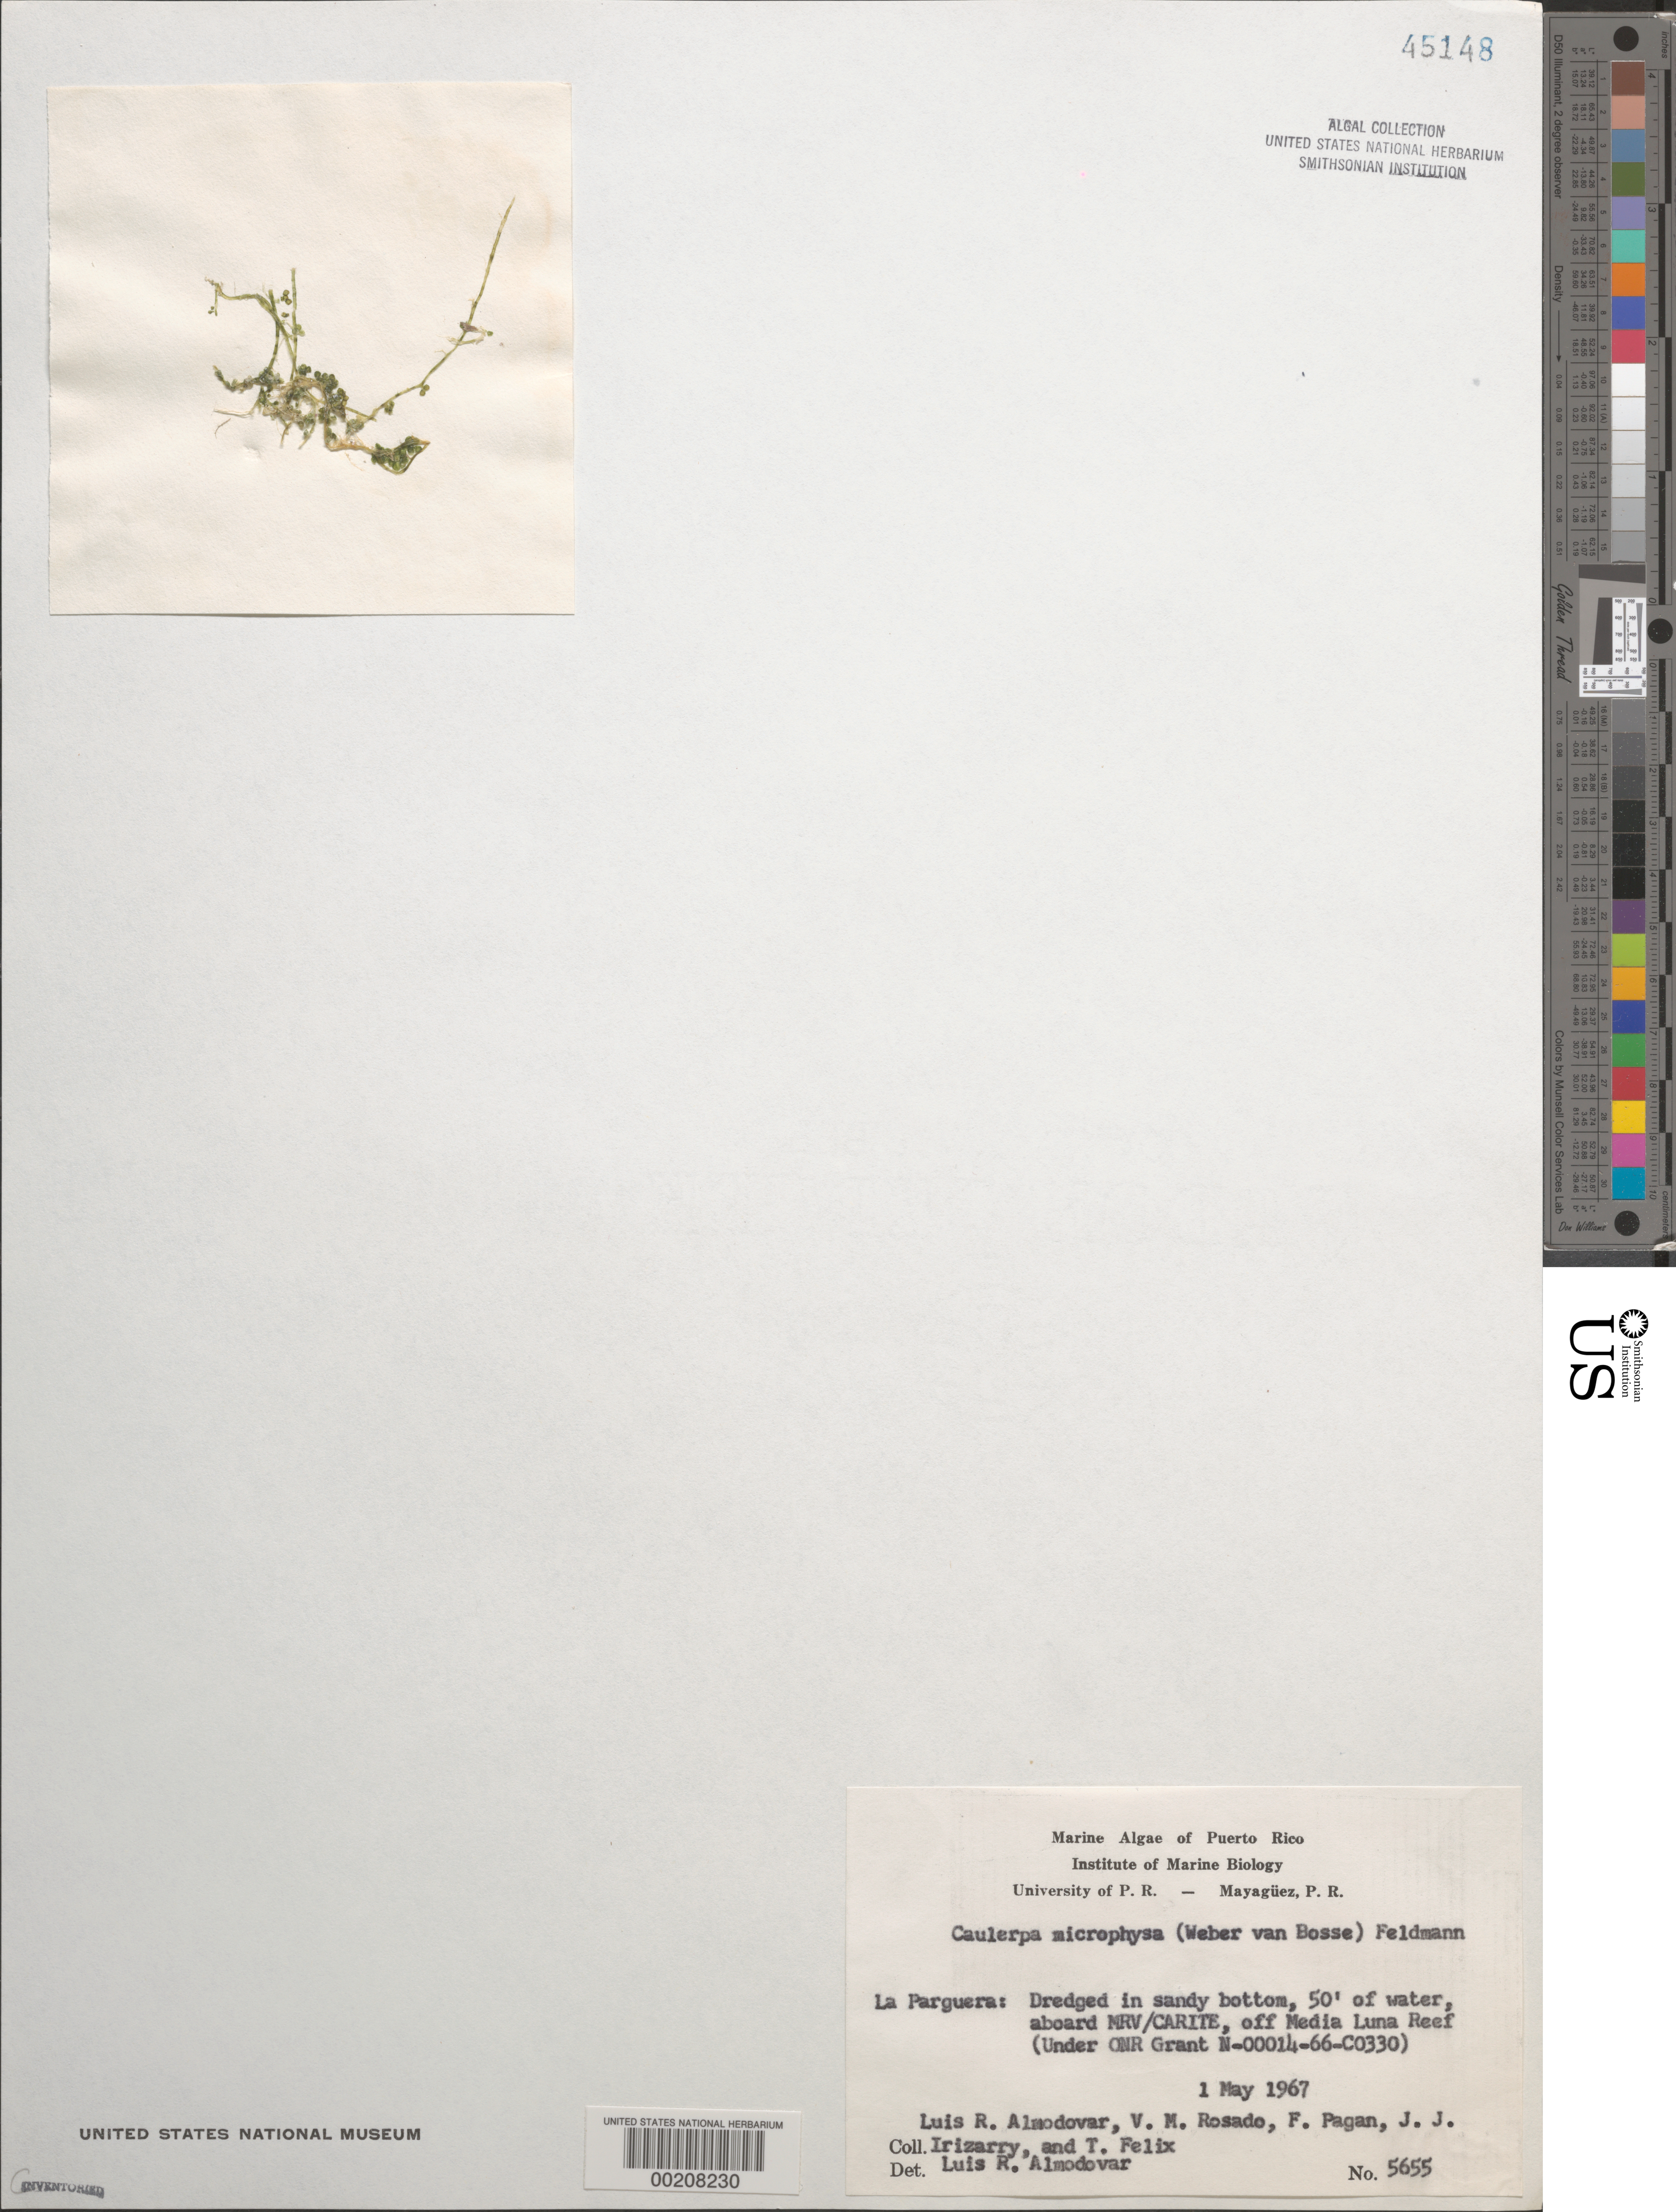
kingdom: Plantae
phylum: Chlorophyta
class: Ulvophyceae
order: Bryopsidales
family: Caulerpaceae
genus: Caulerpa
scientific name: Caulerpa microphysa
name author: (Weber Bosse) Feldmann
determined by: Almodovar, L. R.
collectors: L. Almodovar, V. Rosado, J. Irizarry & T. Felix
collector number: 5655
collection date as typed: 01 May 1967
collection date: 1967-05-01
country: Puerto Rico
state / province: Lajas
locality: La Parguera, off Media Luna Reef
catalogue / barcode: US 45148